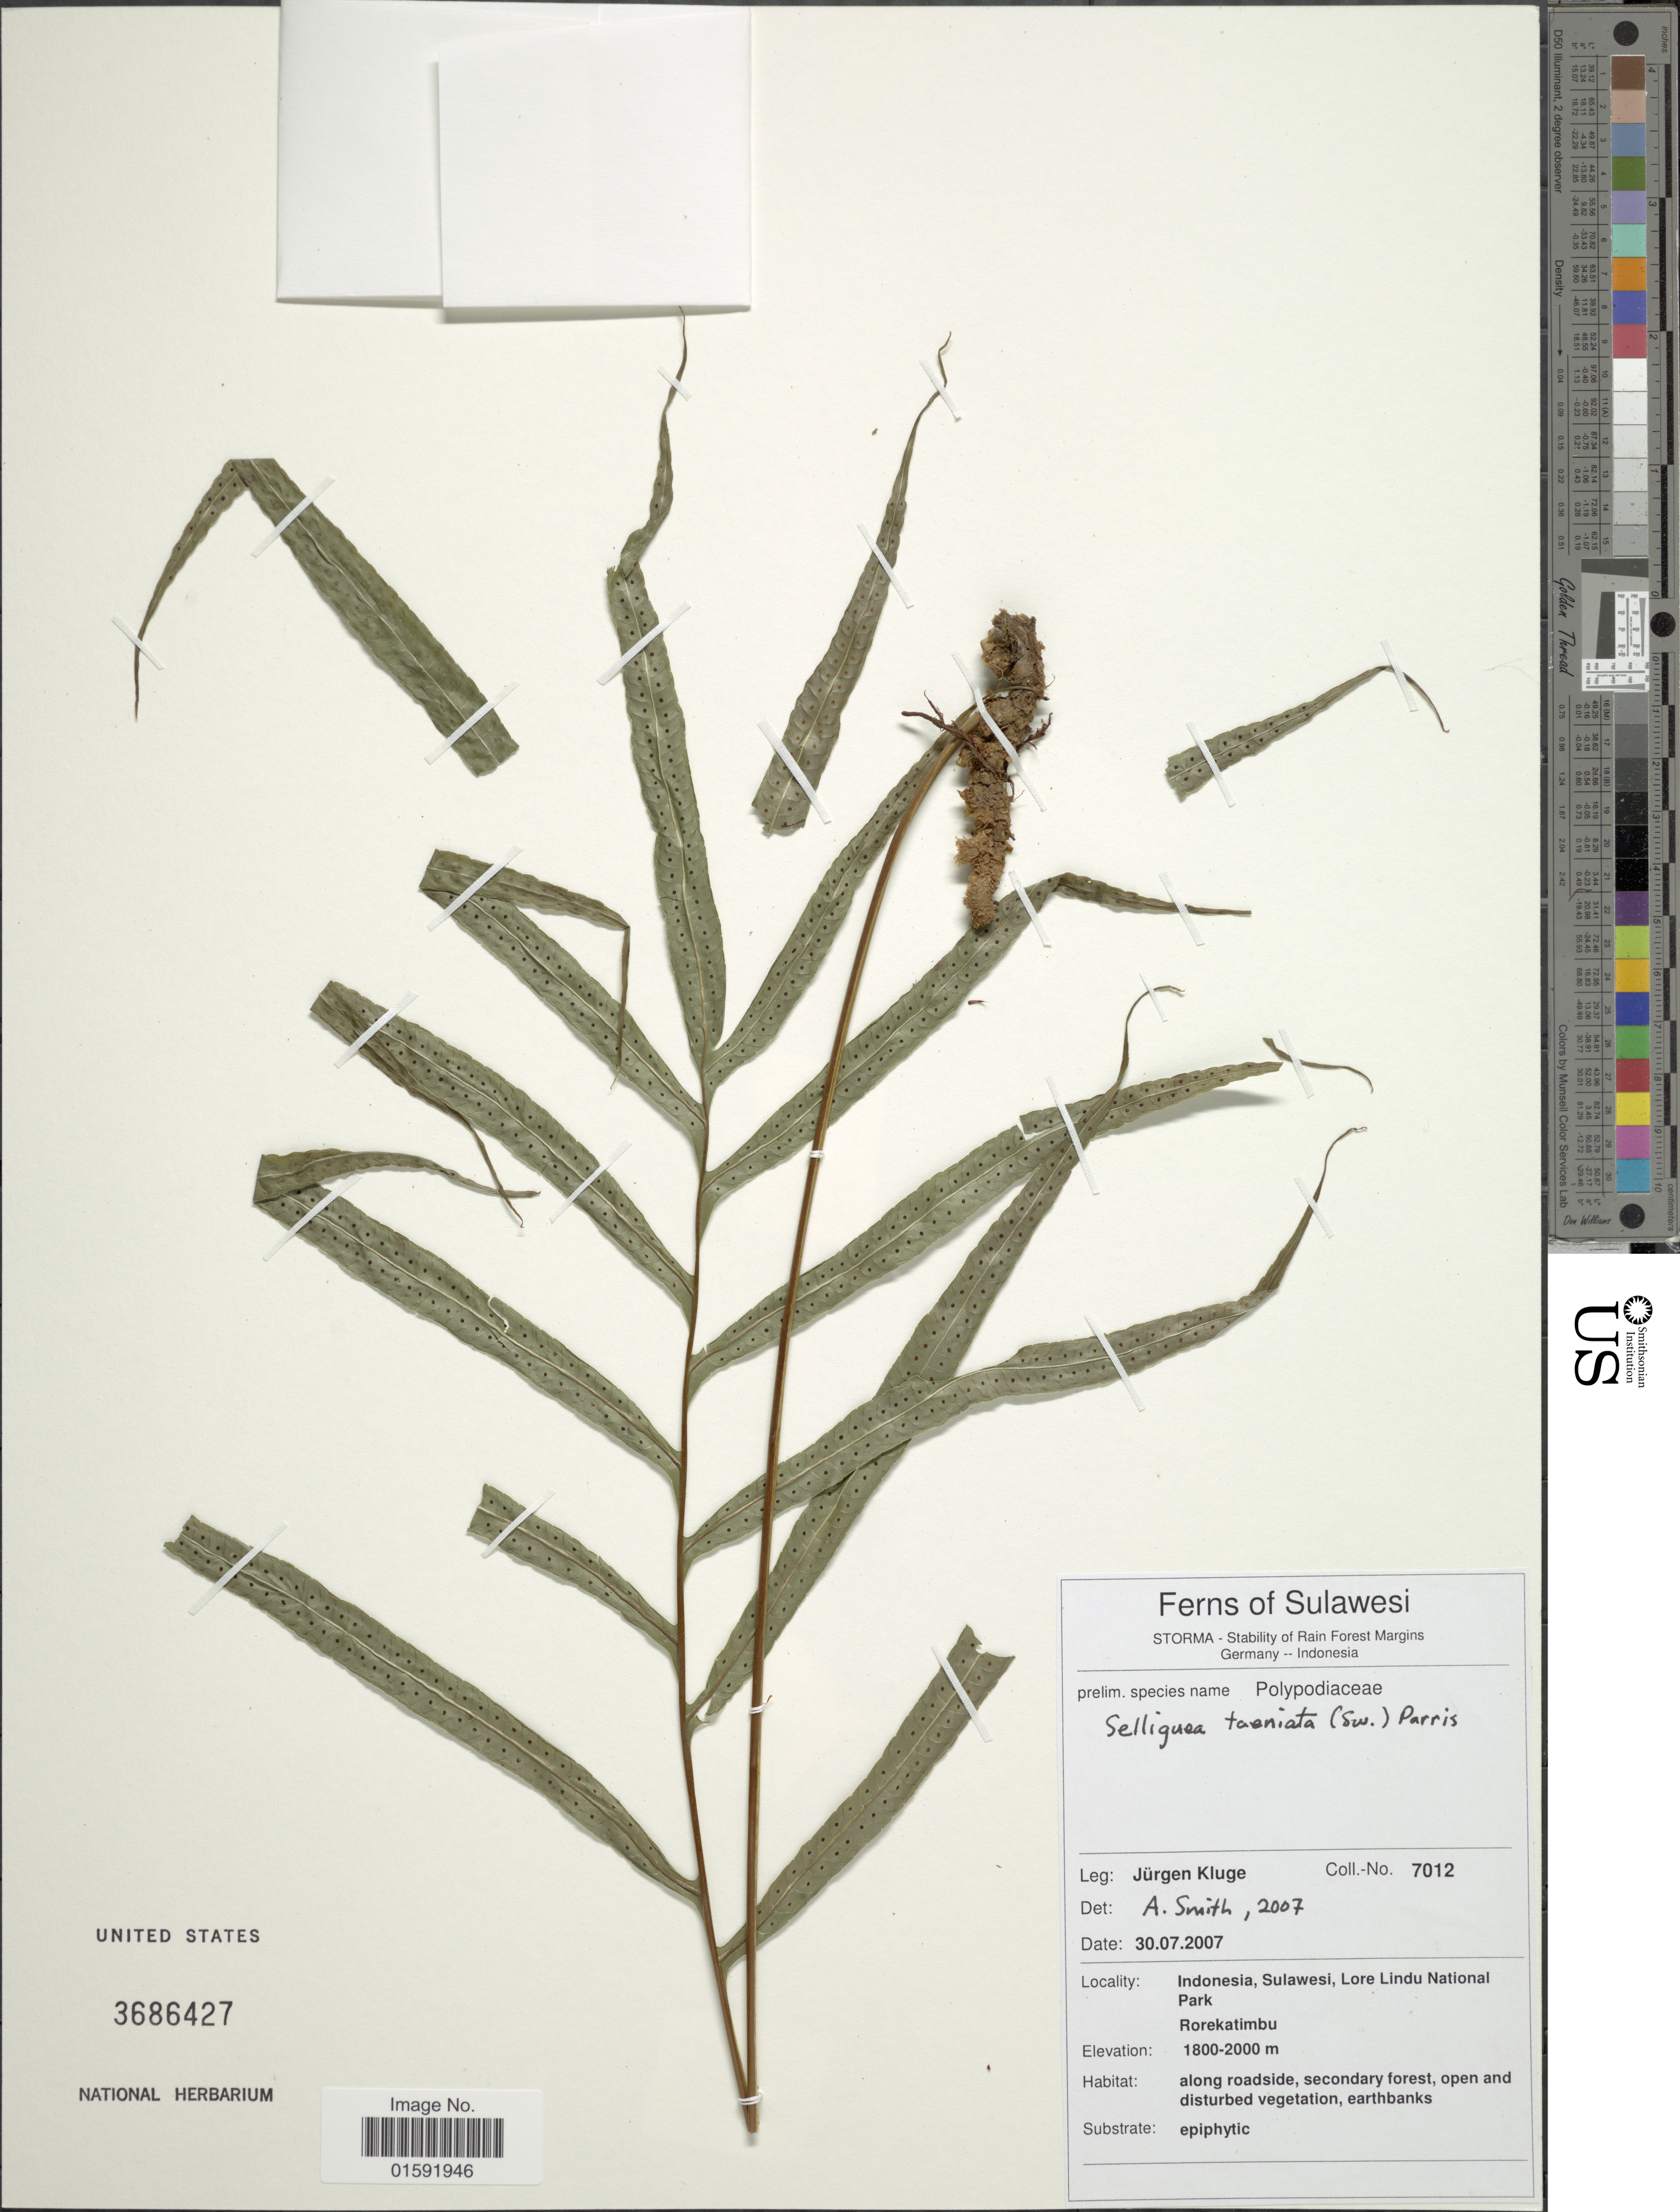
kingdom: Plantae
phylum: Tracheophyta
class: Polypodiopsida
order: Polypodiales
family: Polypodiaceae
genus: Selliguea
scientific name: Selliguea taeniata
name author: Parris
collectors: J. Kluge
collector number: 7012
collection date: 2007-07-30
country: Indonesia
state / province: Sulawesi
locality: Lore Lindu National Park, Rorekatimbu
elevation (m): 1800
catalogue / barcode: US 3686427